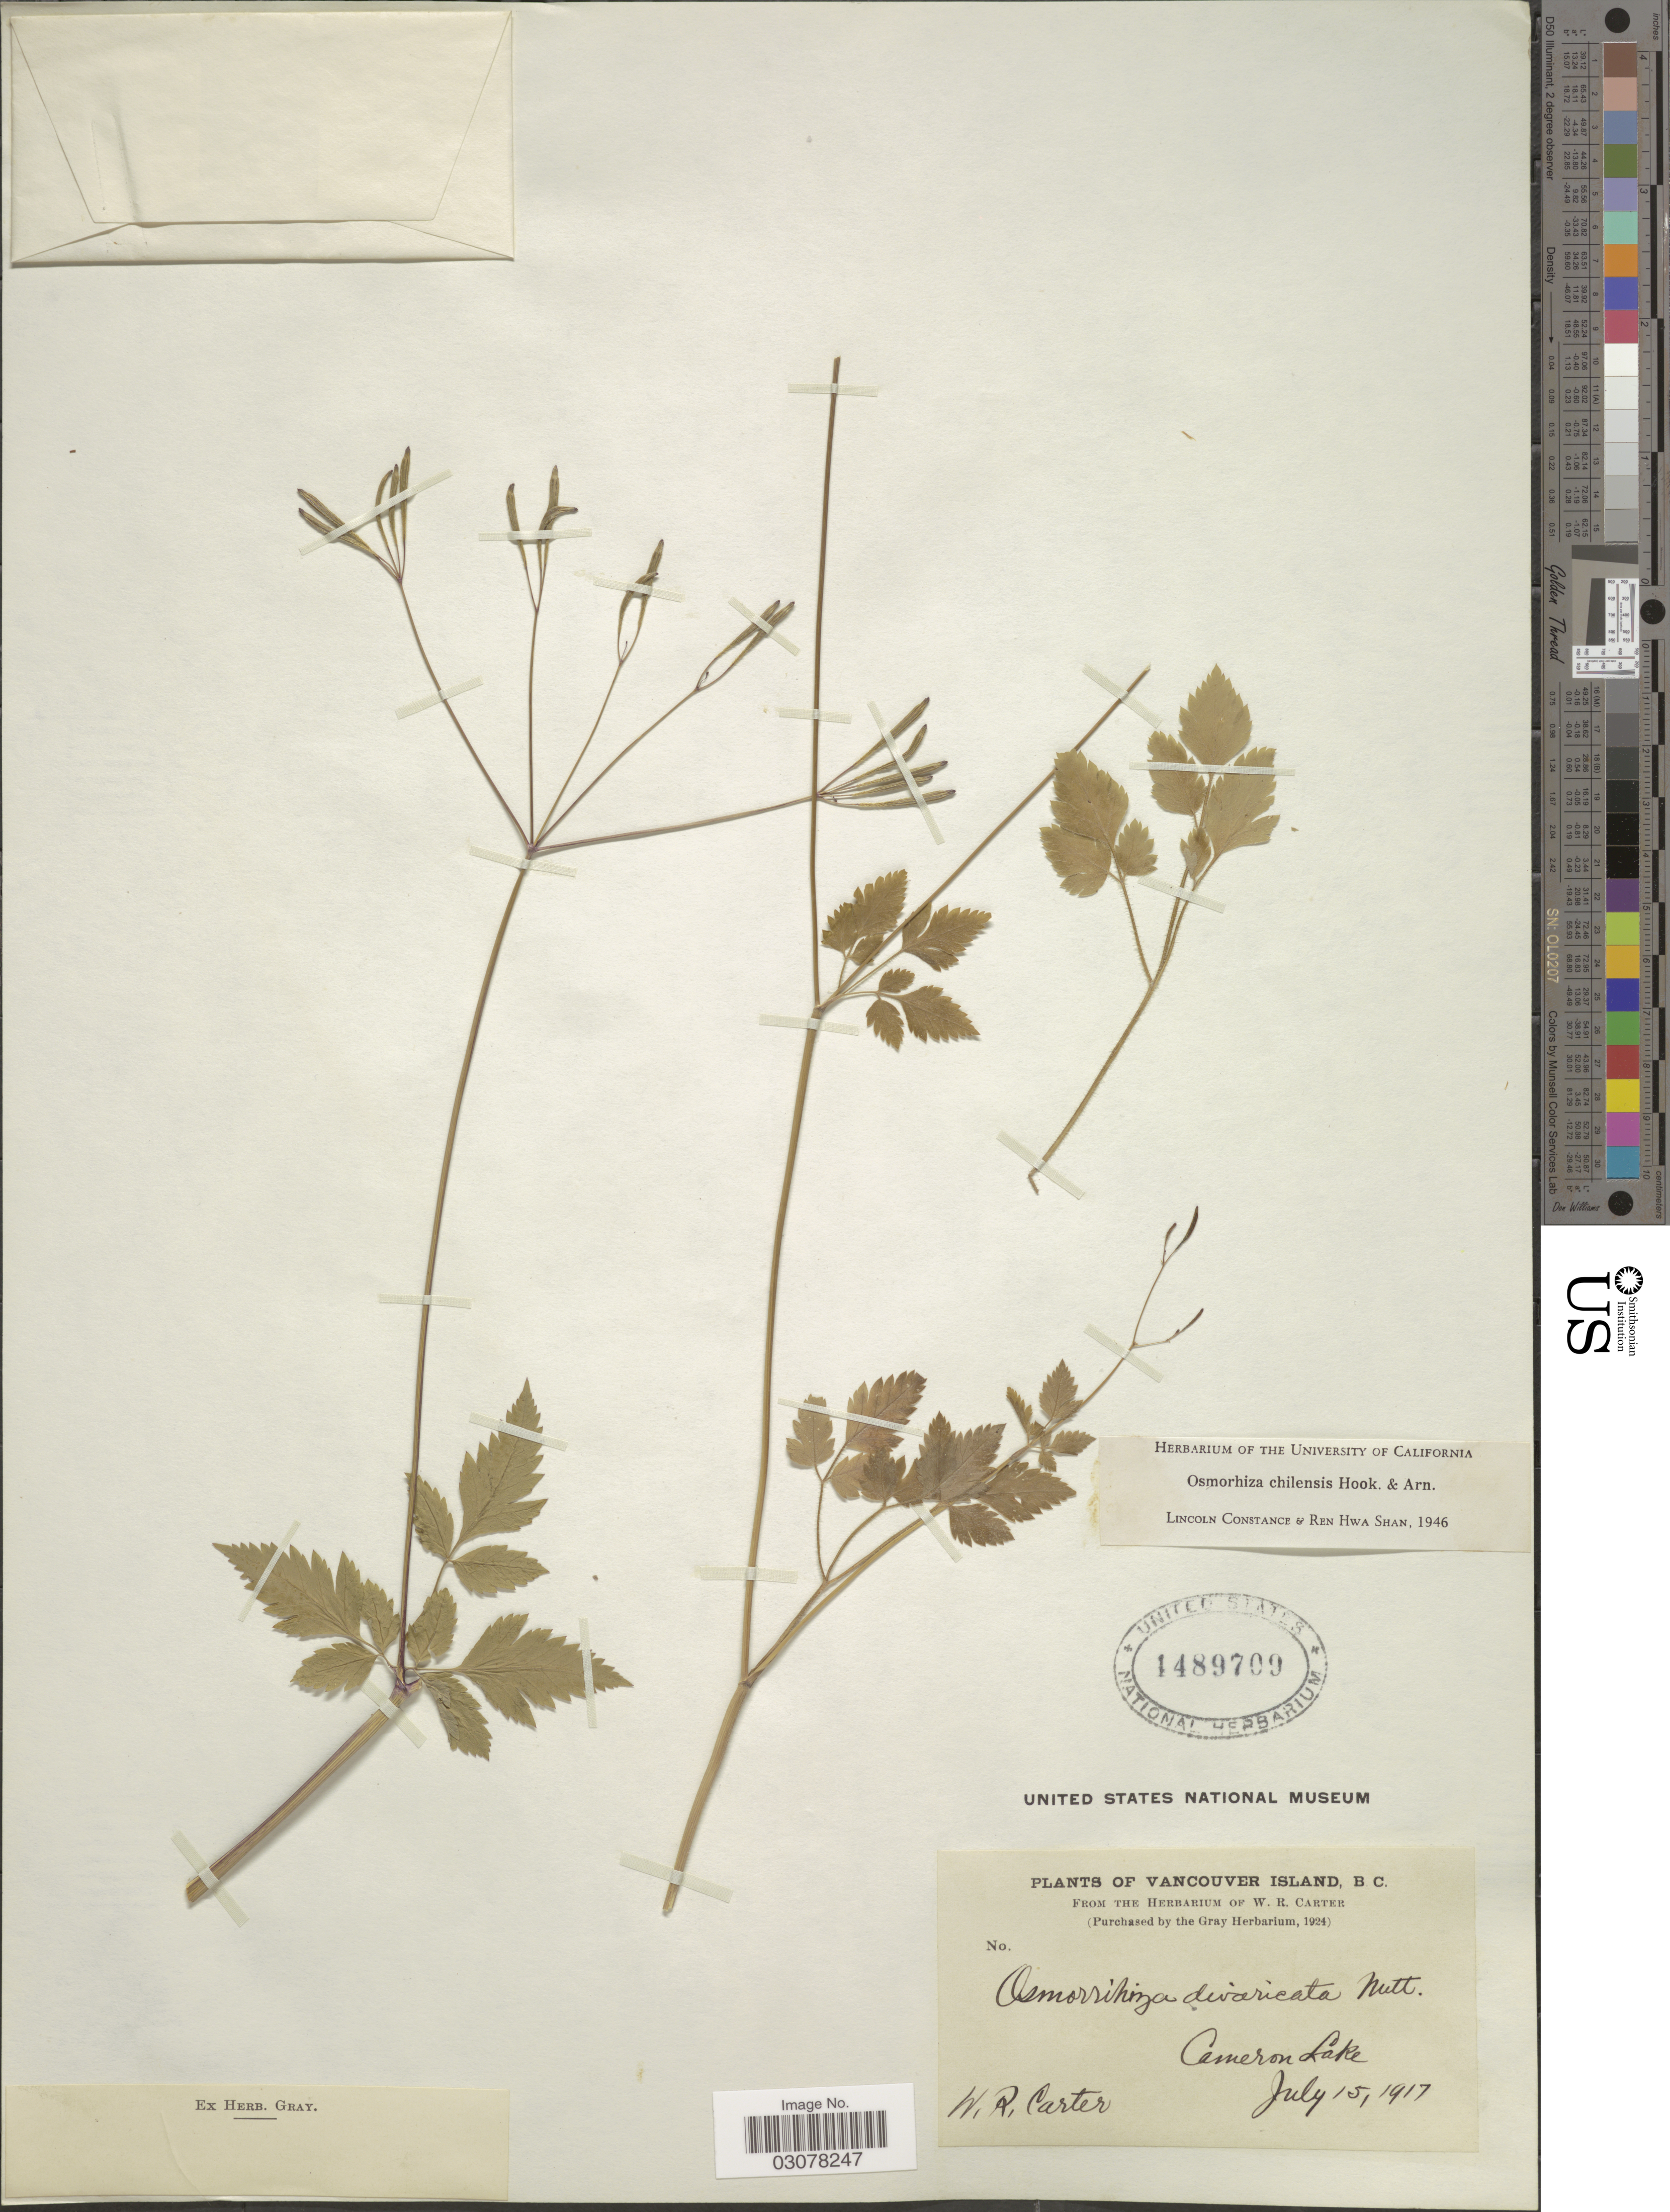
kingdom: Plantae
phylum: Tracheophyta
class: Magnoliopsida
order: Apiales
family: Apiaceae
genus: Osmorhiza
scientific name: Osmorhiza chilensis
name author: Hook. & Arn.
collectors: W. R. Carter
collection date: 1917-07-15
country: Canada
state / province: British Columbia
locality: Vancouver Island, B.C. Cameron Lake.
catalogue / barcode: US 1489709